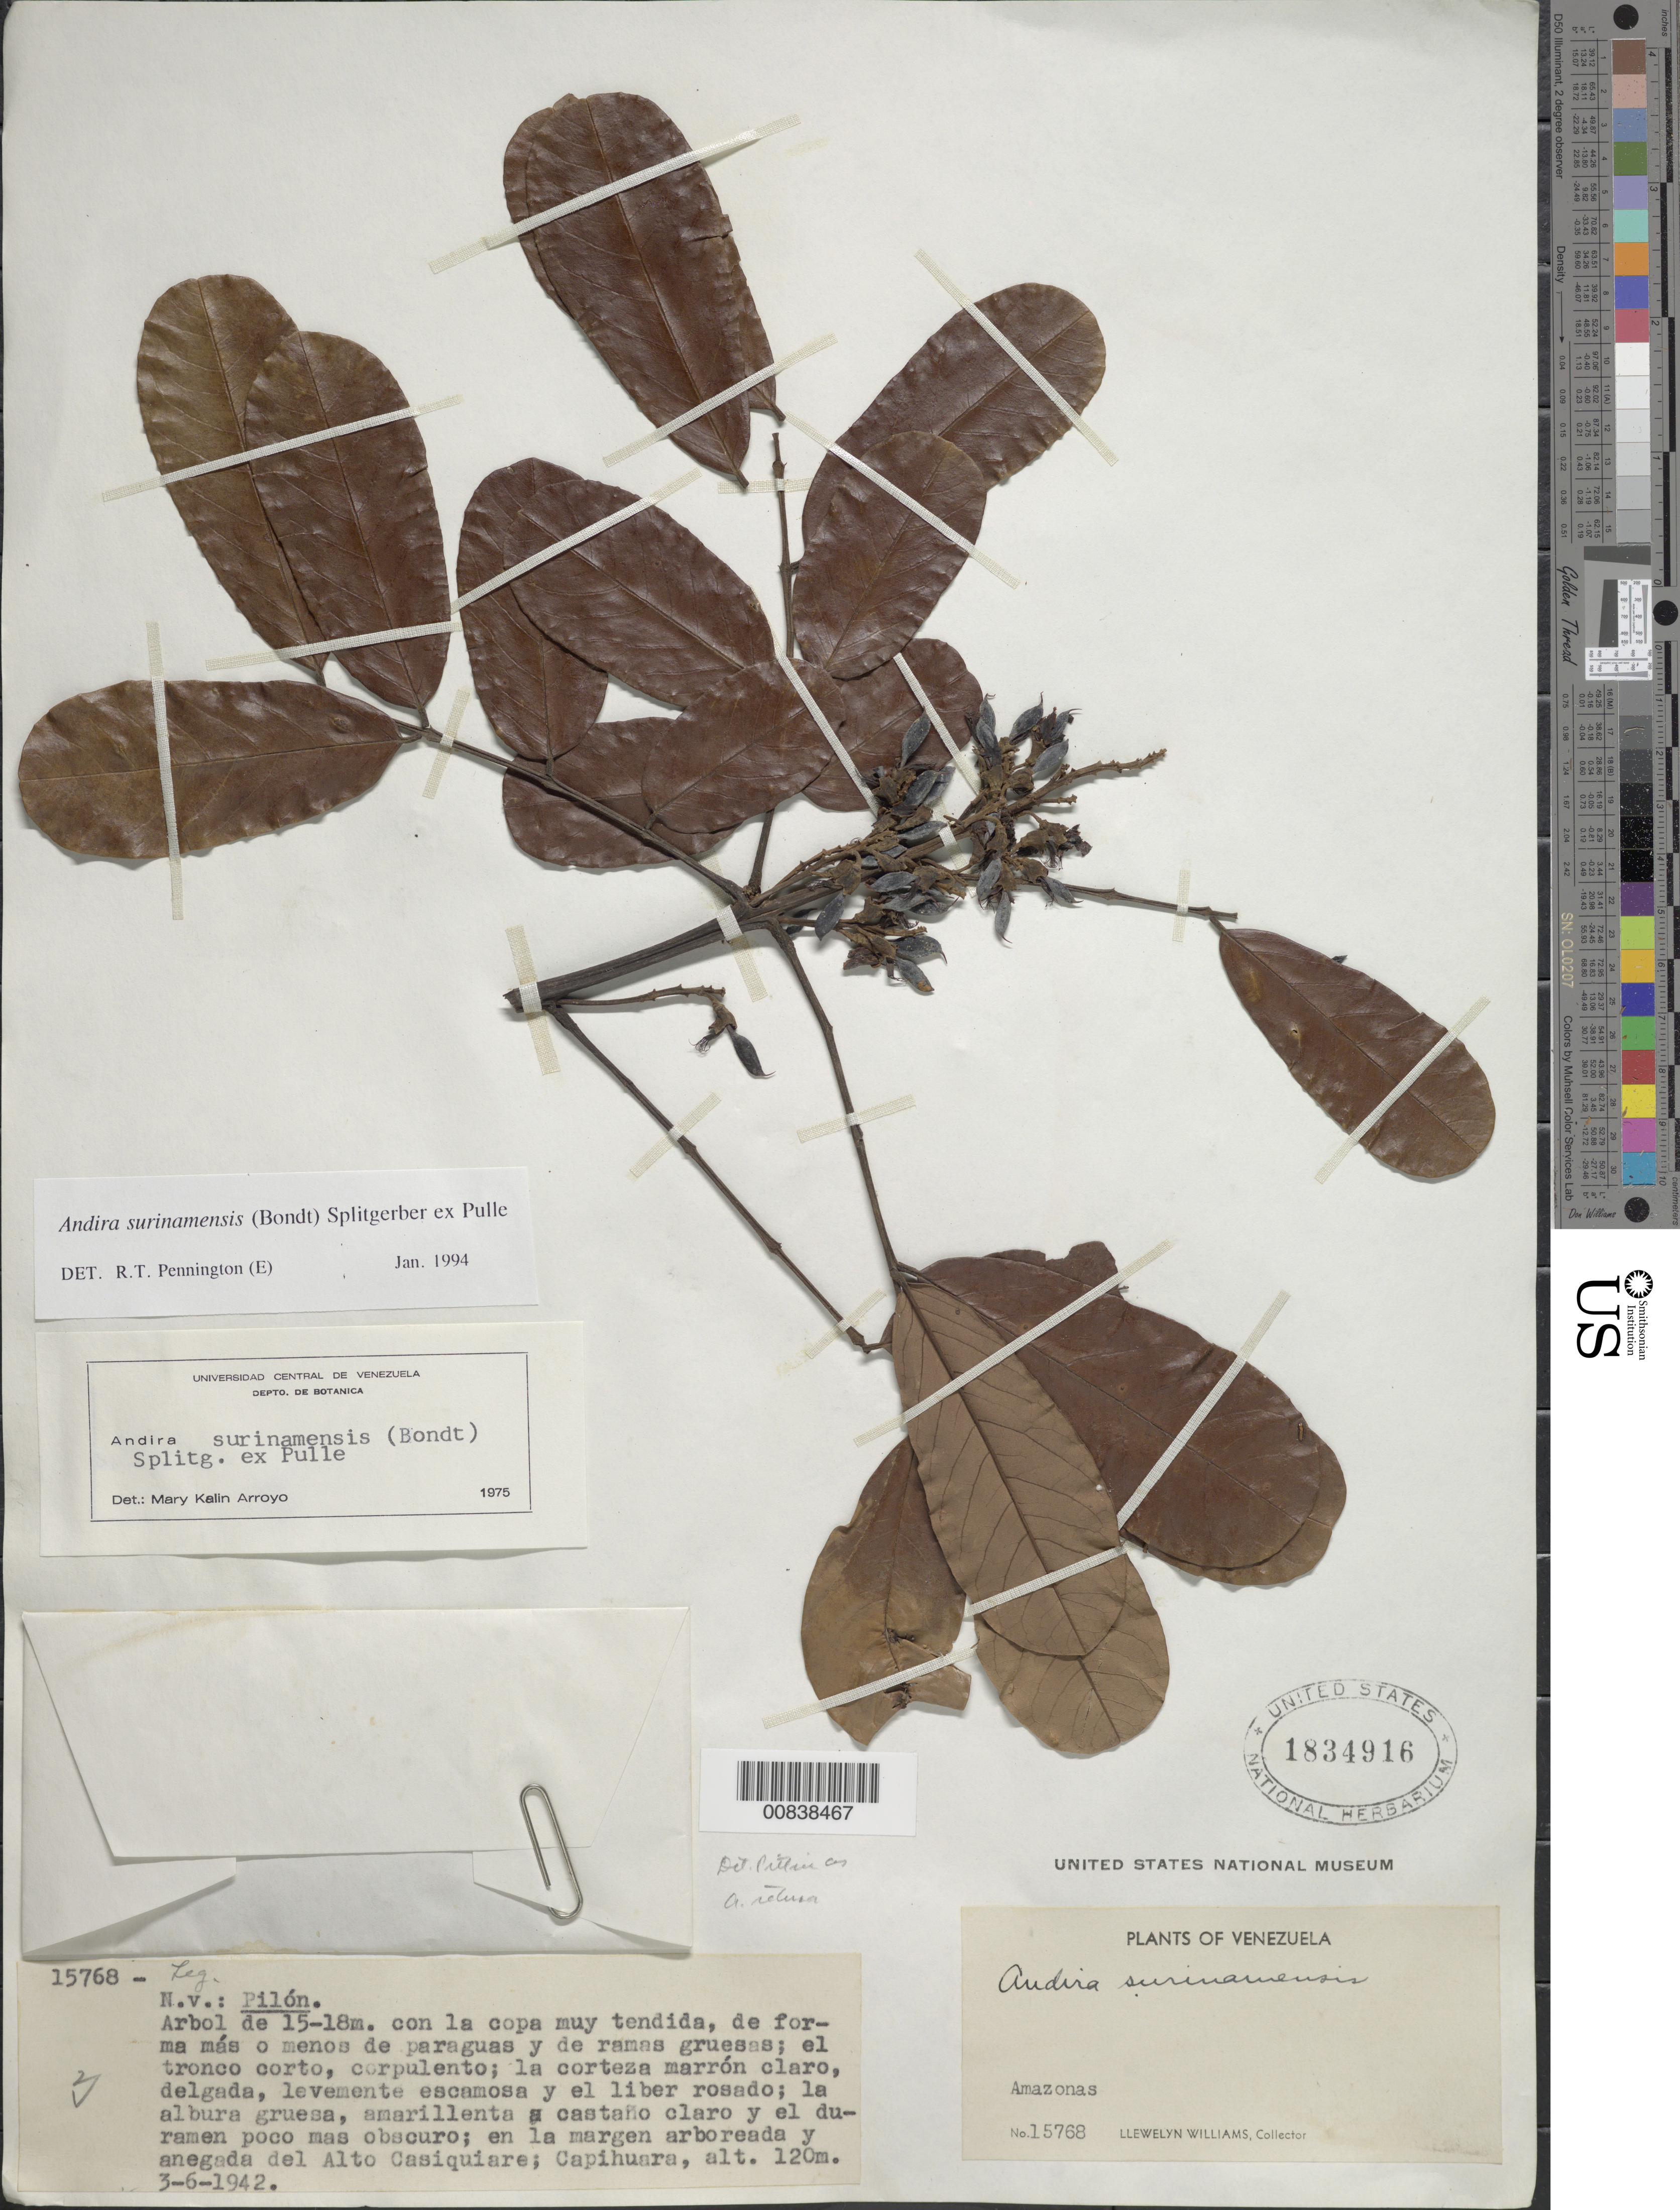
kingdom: Plantae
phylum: Tracheophyta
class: Magnoliopsida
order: Fabales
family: Fabaceae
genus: Andira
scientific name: Andira surinamensis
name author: (Bondt) Splitg. ex Amshoff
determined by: Pennington, R. T., (E), Royal Botanic Gardens (Edinburgh) (UNITED KINGDOM)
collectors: Ll. Williams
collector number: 15768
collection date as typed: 3-Jun-42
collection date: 1942-06-03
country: Venezuela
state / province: Amazonas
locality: Capihuara, Alto Casiquiare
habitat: Margen arboreada y anegada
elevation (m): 120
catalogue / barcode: US 1834916